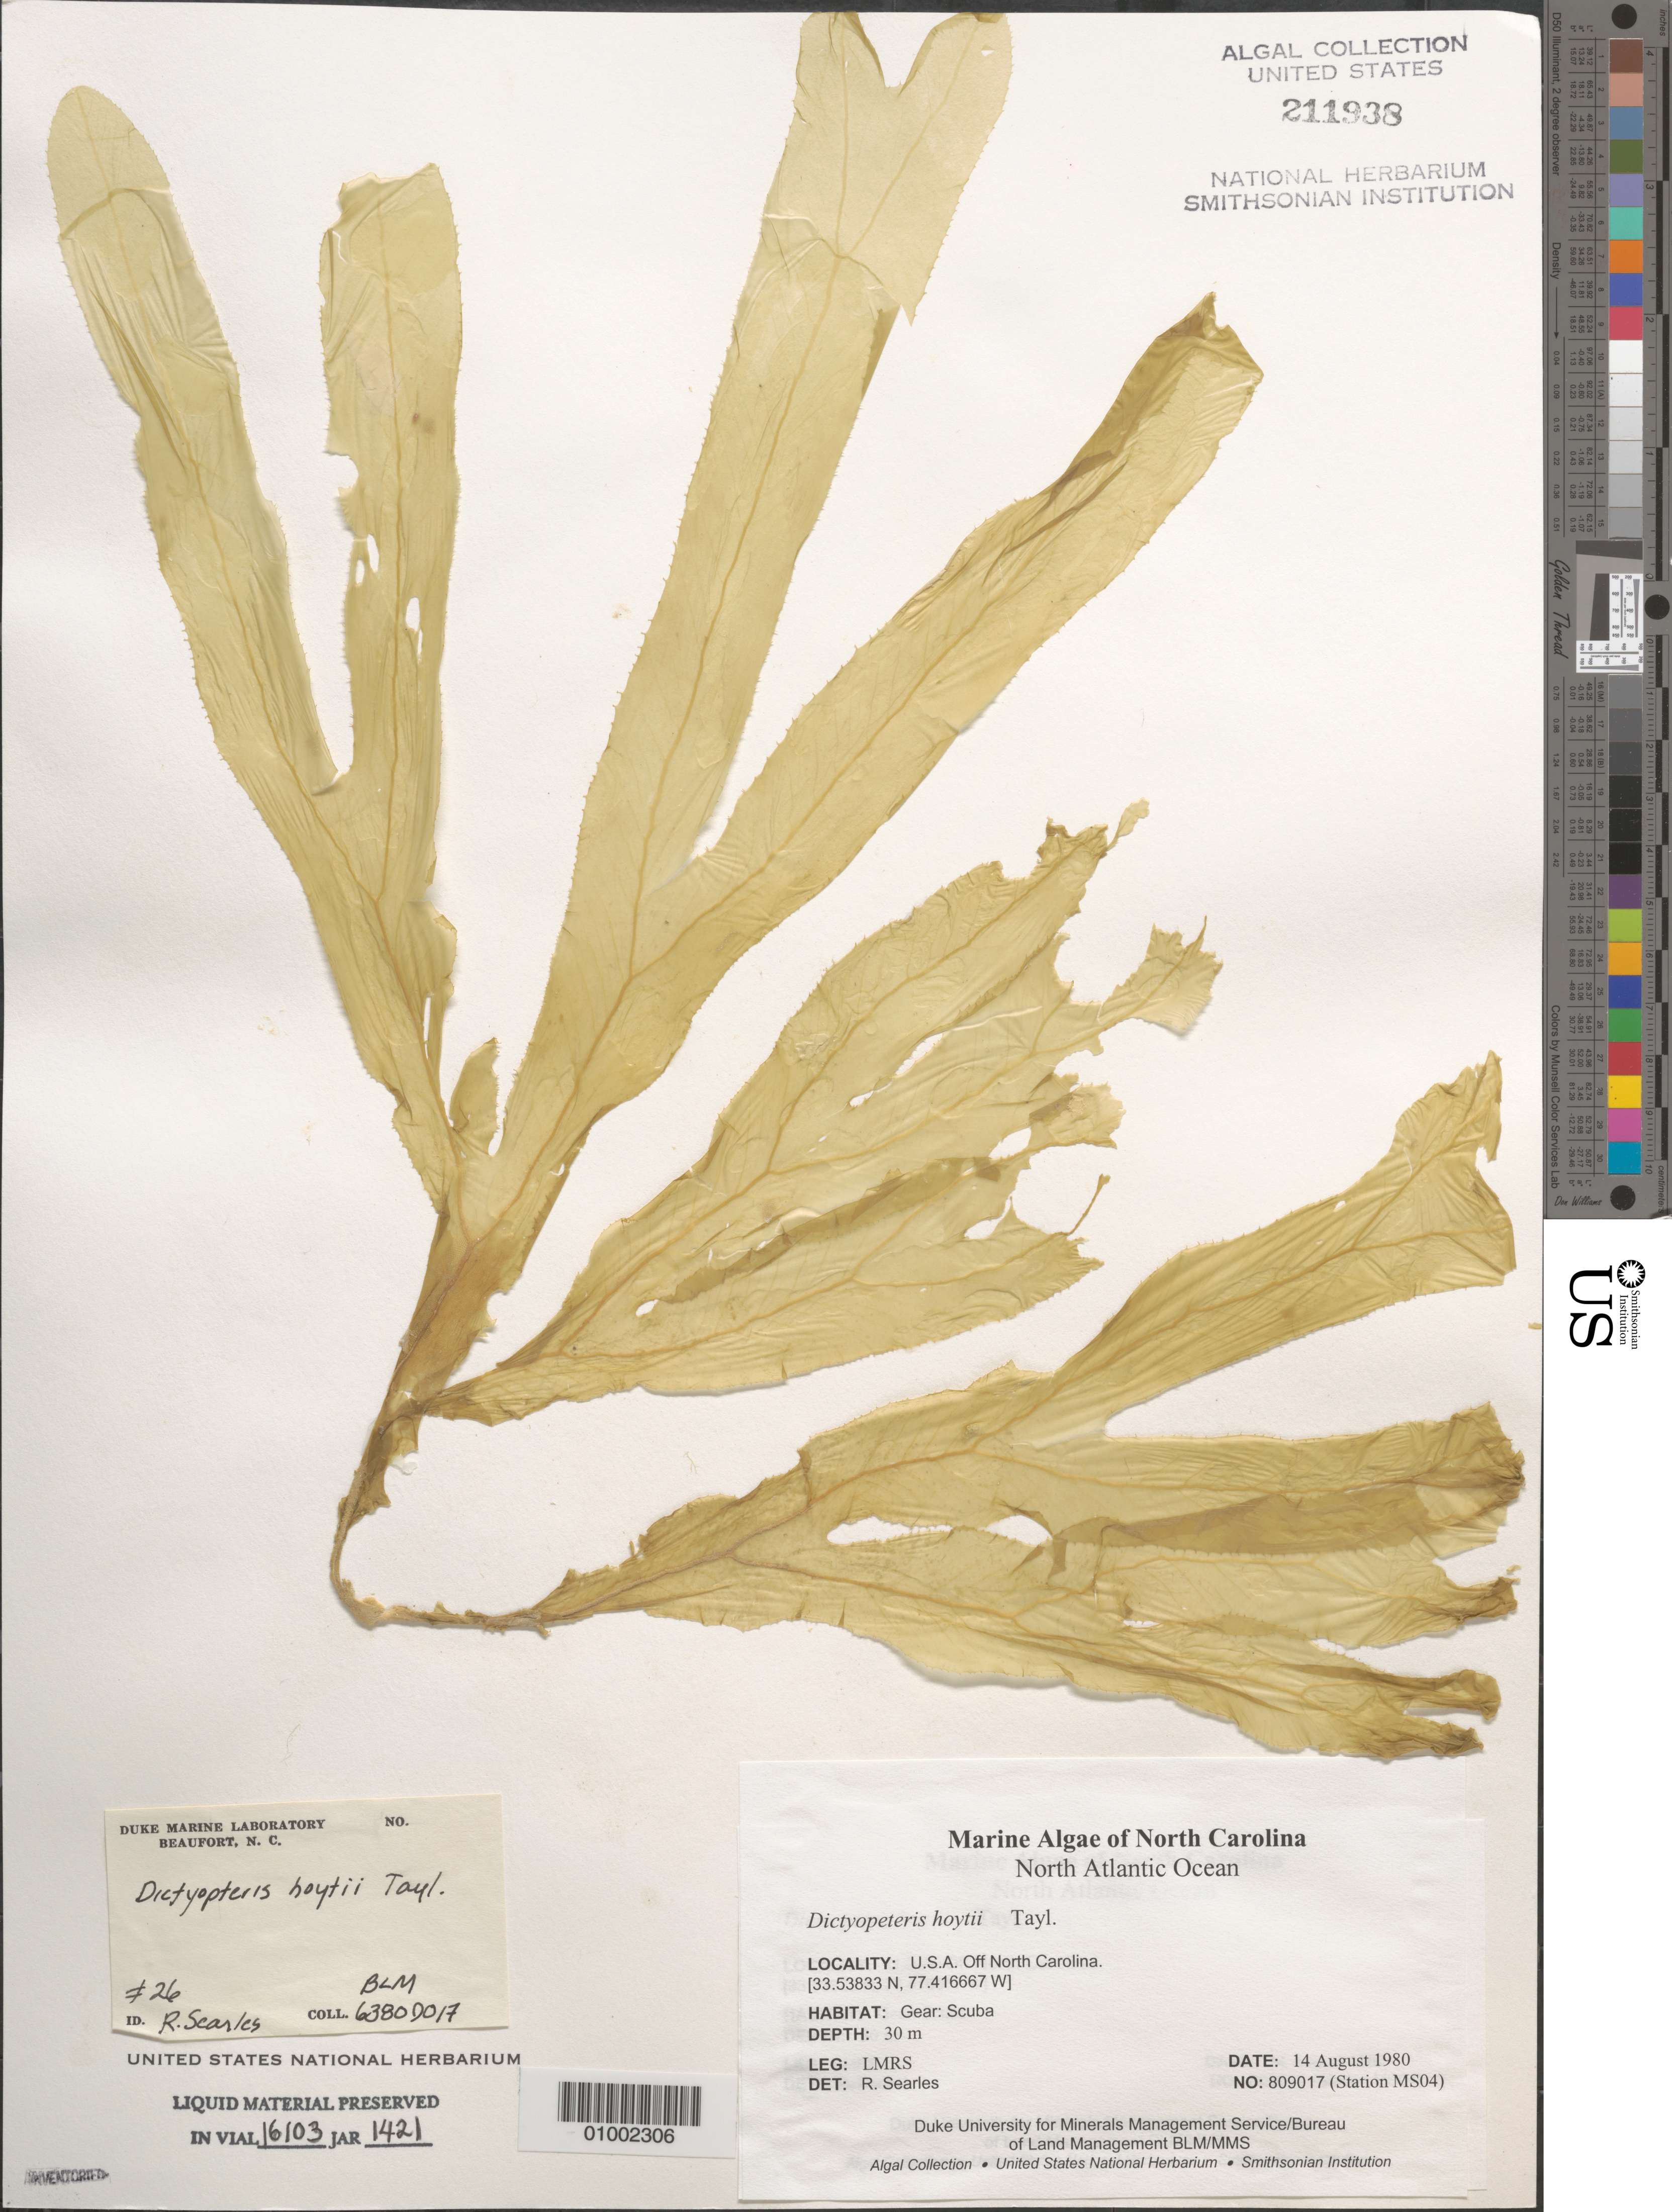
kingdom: Chromista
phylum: Ochrophyta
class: Phaeophyceae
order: Dictyotales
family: Dictyotaceae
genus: Dictyopteris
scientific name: Dictyopteris hoytii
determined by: Searles, R. B.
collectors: LMRS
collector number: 809017 (Station MS04)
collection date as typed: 14 Aug 1980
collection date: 1980-08-14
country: United States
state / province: North Carolina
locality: North Atlantic Ocean off North Carolina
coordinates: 33.538333 N, 77.416667 W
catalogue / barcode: US 211938